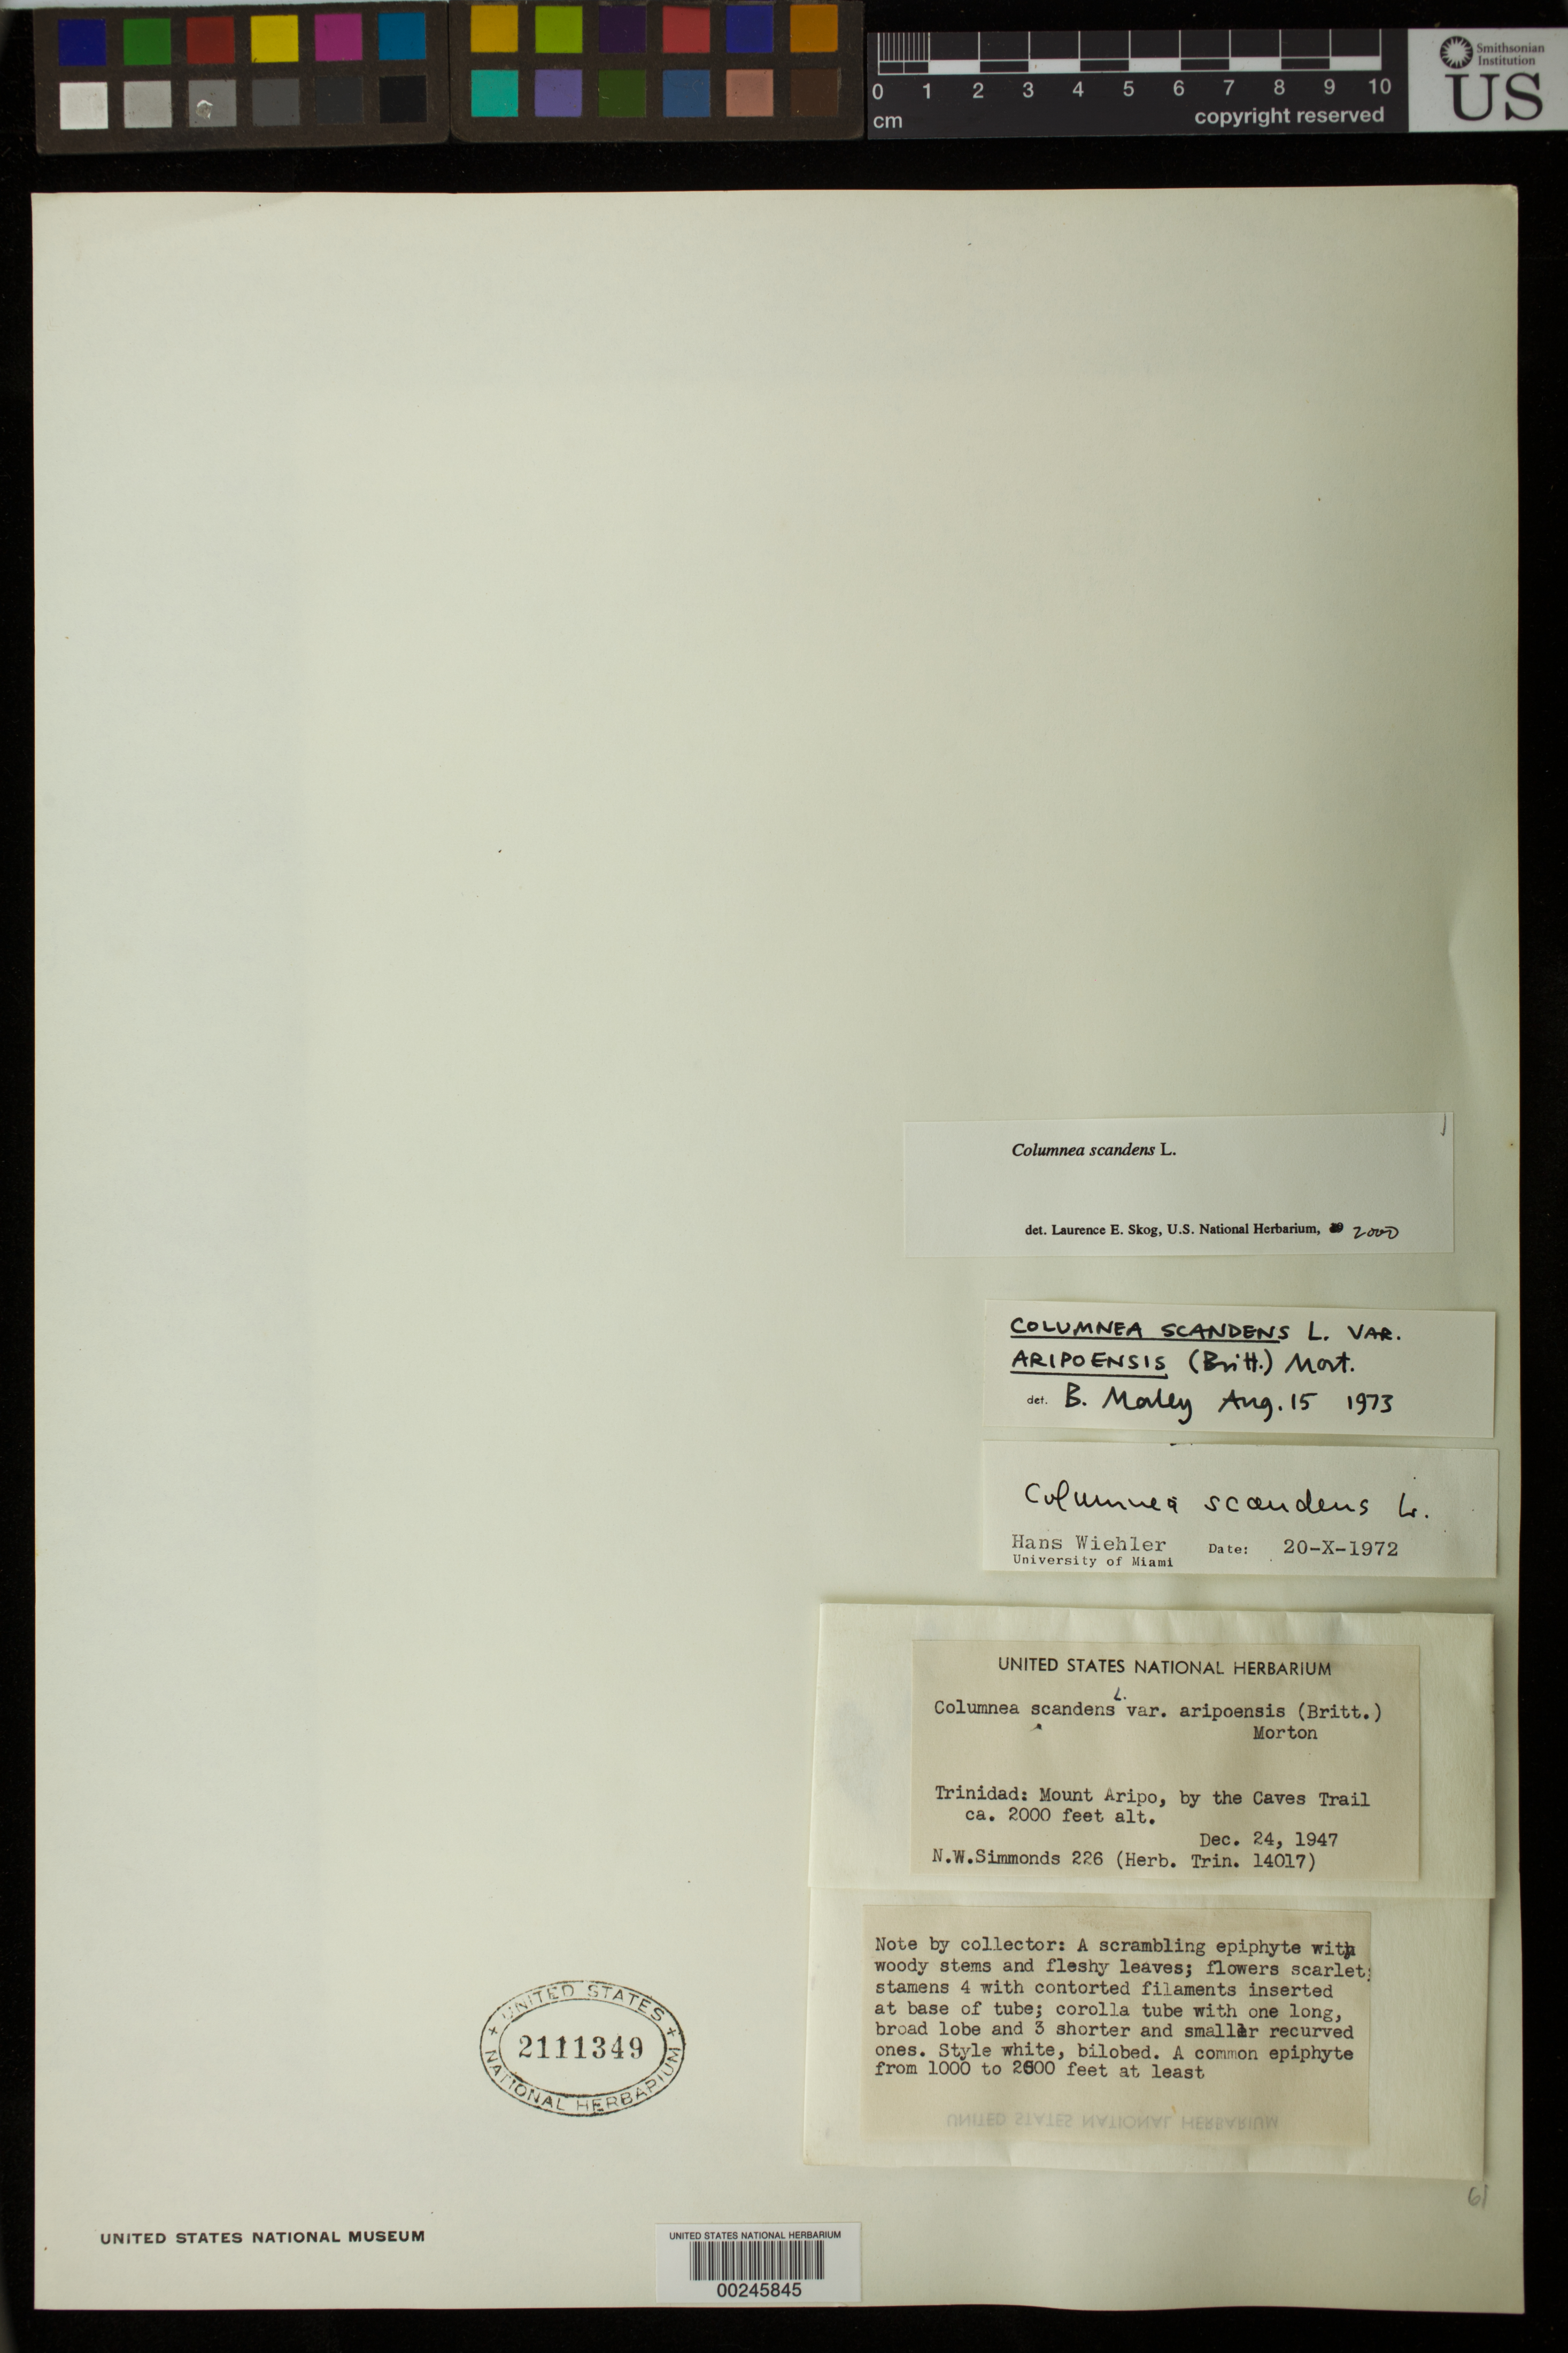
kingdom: Plantae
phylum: Tracheophyta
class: Magnoliopsida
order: Lamiales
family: Gesneriaceae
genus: Columnea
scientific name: Columnea scandens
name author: L.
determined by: Skog, Laurence E.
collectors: N. W. Simmonds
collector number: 226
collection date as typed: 24 Dec 1947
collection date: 1947-12-24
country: Trinidad and Tobago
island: Trinidad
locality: Mount Aripo, by the Caves Trail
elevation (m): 610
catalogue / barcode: US 2111349